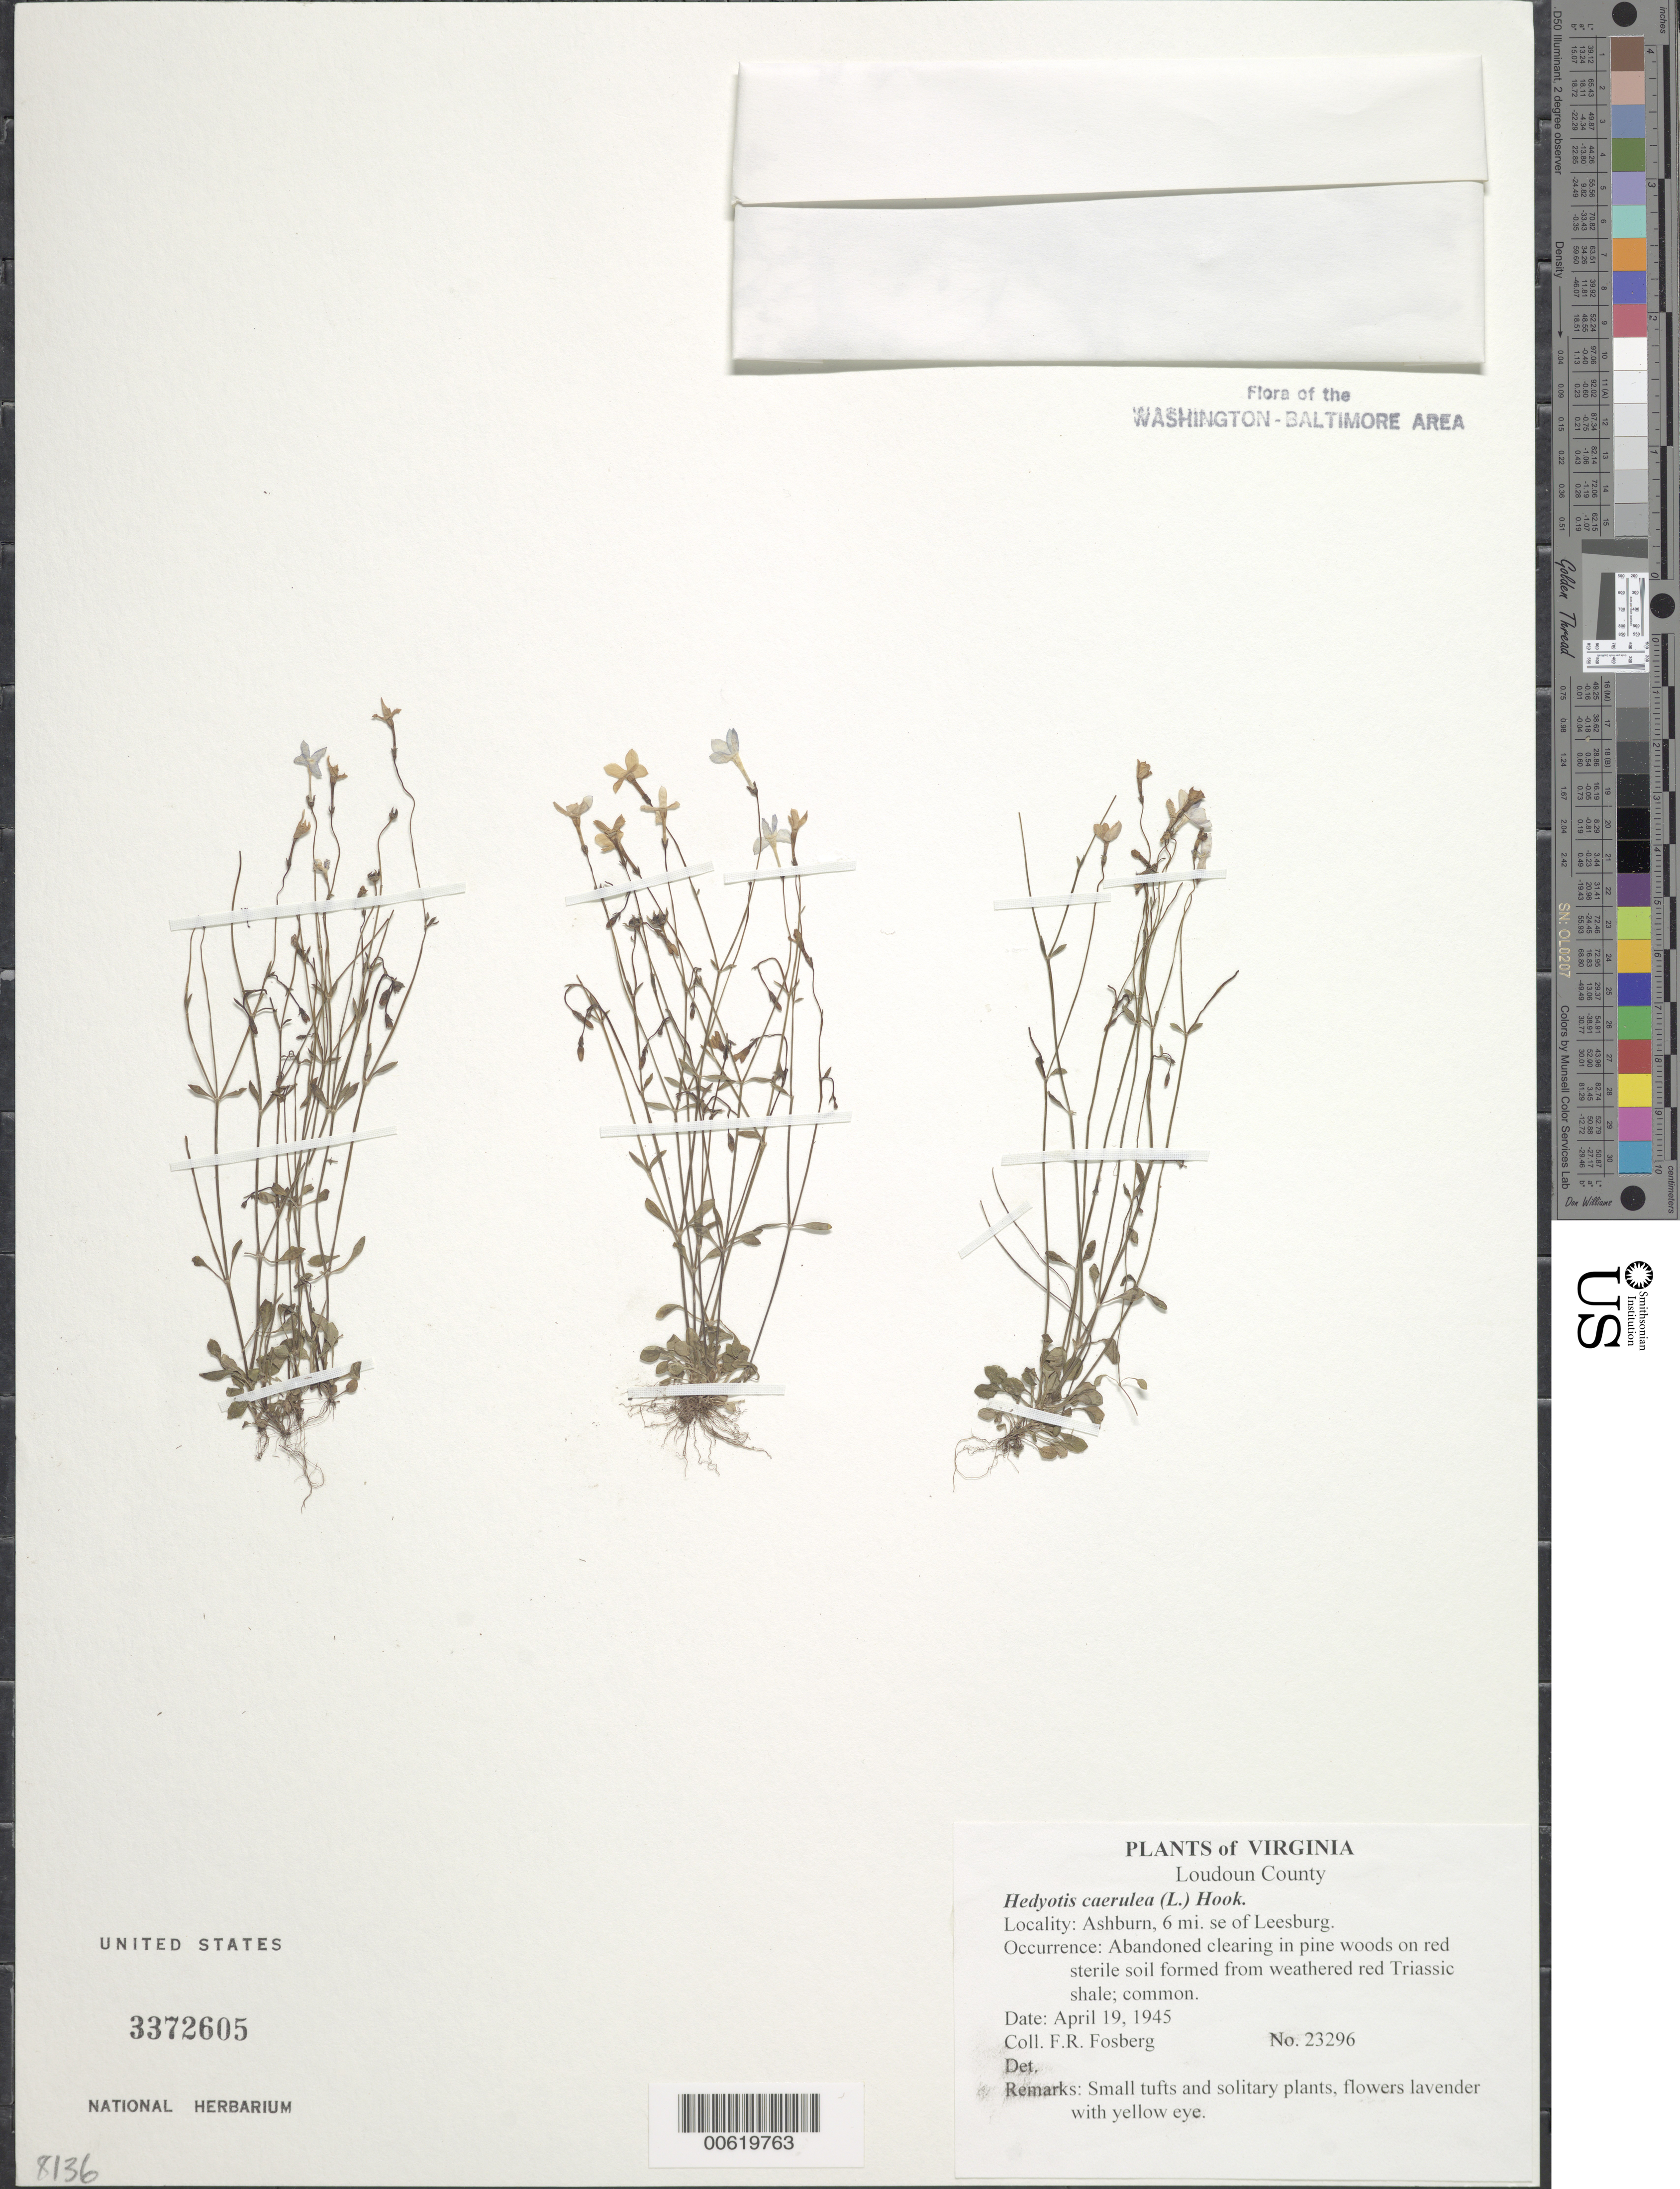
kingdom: Plantae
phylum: Tracheophyta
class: Magnoliopsida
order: Gentianales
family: Rubiaceae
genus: Houstonia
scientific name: Houstonia caerulea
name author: L.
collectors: F. R. Fosberg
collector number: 23296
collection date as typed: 19 Apr 1945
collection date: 1945-04-19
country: United States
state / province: Virginia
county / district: Loudoun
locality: Ashburn, 6 mi. SE of Leesburg.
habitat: Abandoned clearing in pine woods on red sterile soil formed from weathered red Triassic shale; common.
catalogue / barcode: US 3372605